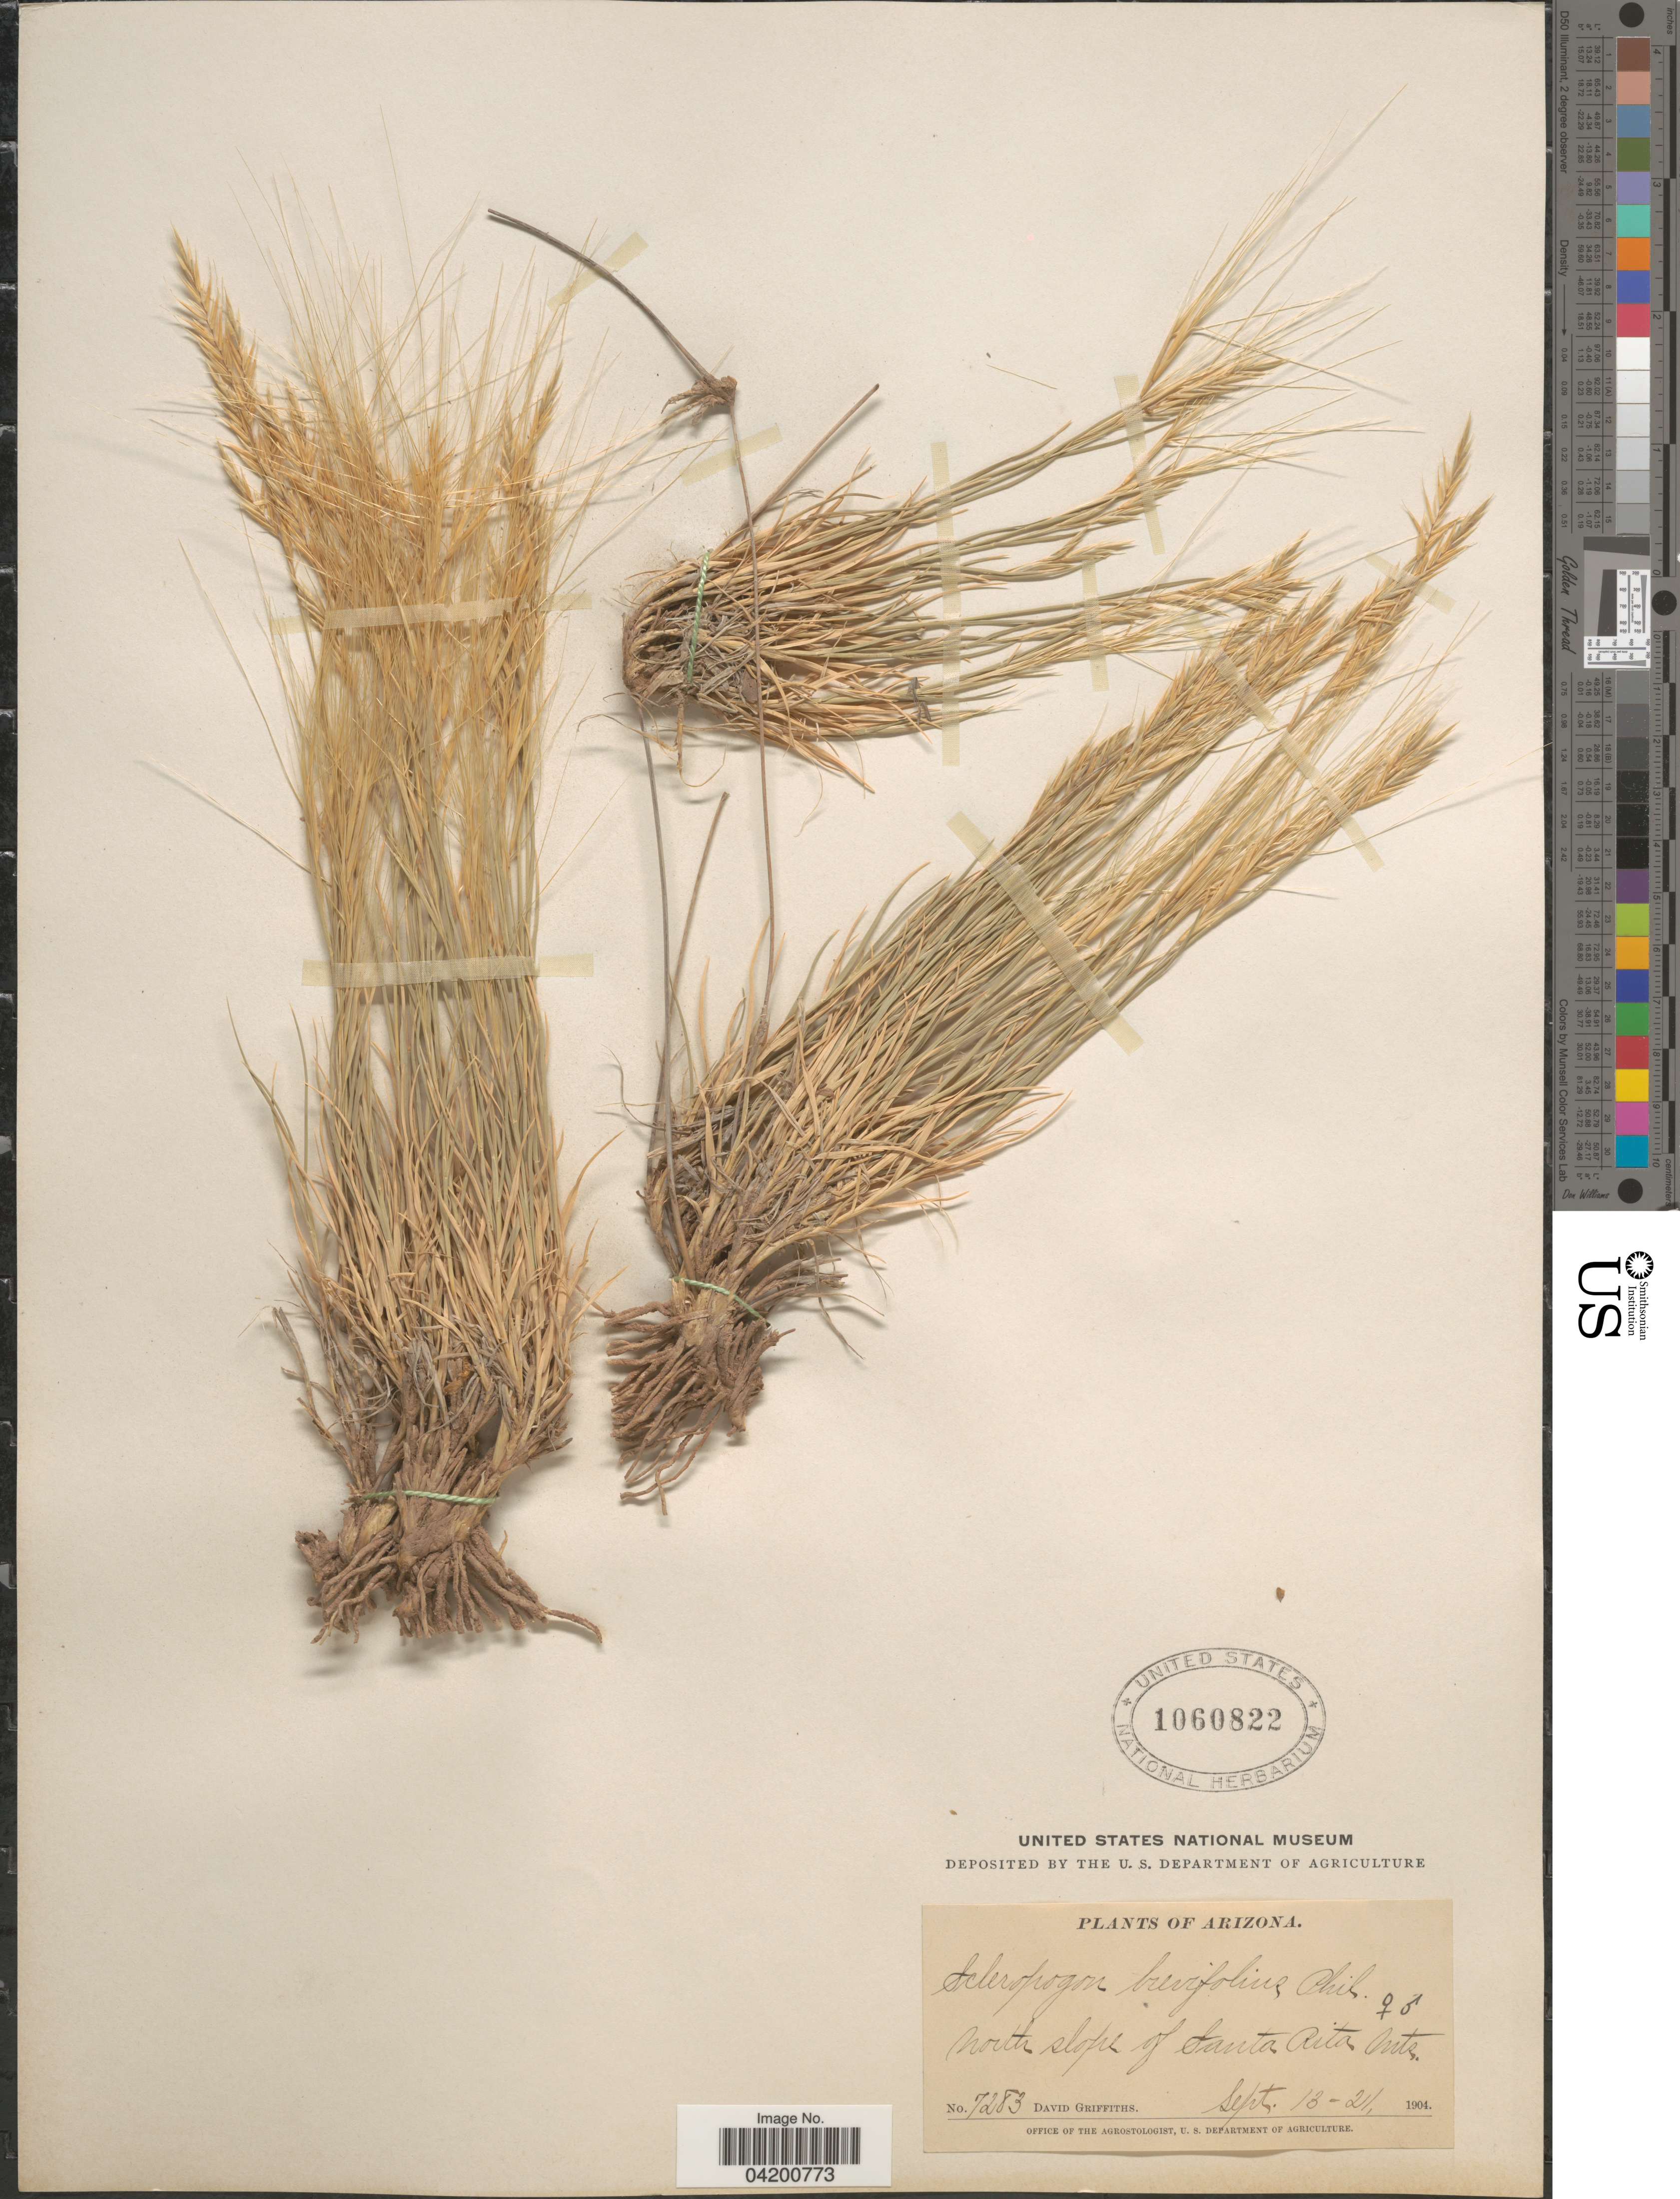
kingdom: Plantae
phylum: Tracheophyta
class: Liliopsida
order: Poales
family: Poaceae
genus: Scleropogon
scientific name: Scleropogon brevifolius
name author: Phil.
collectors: D. Griffiths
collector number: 7283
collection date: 1904-09-13/1904-09-21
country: United States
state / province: Arizona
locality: North slope of Santa Rita Mts.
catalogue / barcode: US 1060822